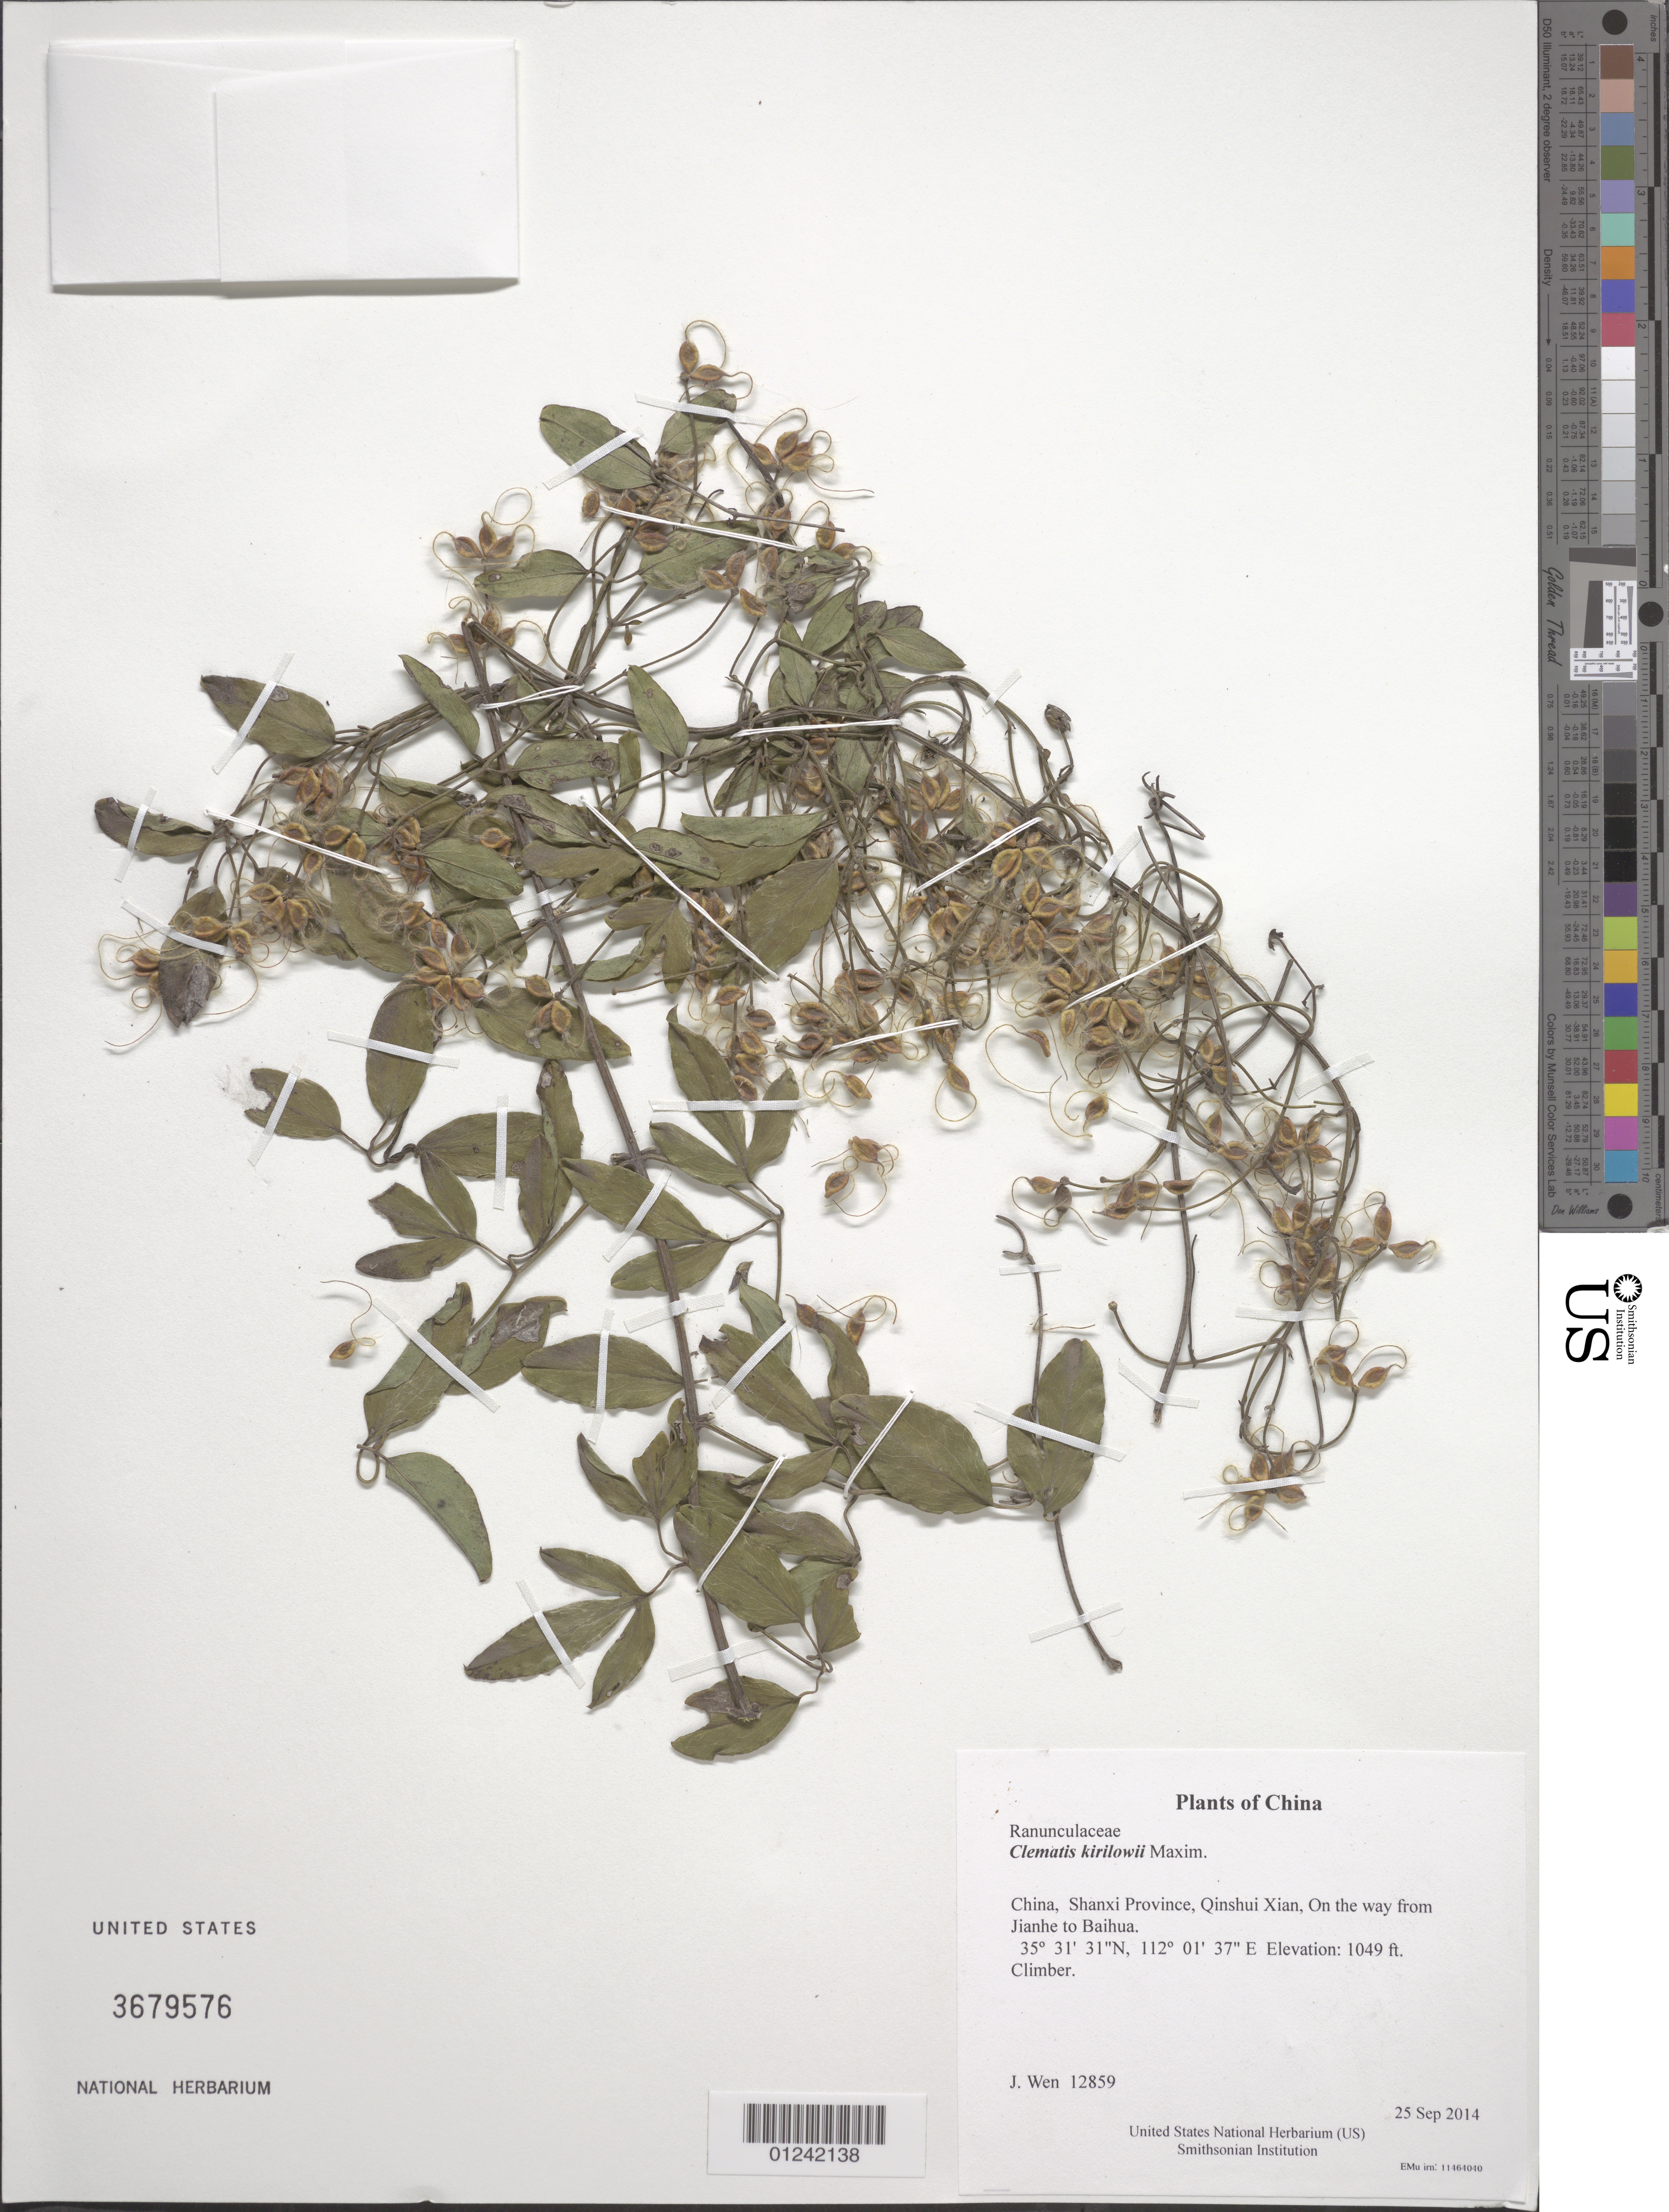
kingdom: Plantae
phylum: Tracheophyta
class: Magnoliopsida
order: Ranunculales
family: Ranunculaceae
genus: Clematis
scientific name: Clematis kirilowii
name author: Maxim.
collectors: J. Wen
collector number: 12859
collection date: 2014-09-25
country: China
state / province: Shanxi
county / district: Qinshui Xian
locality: On the way from Jianhe to Baihua.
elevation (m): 320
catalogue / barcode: US 3679576